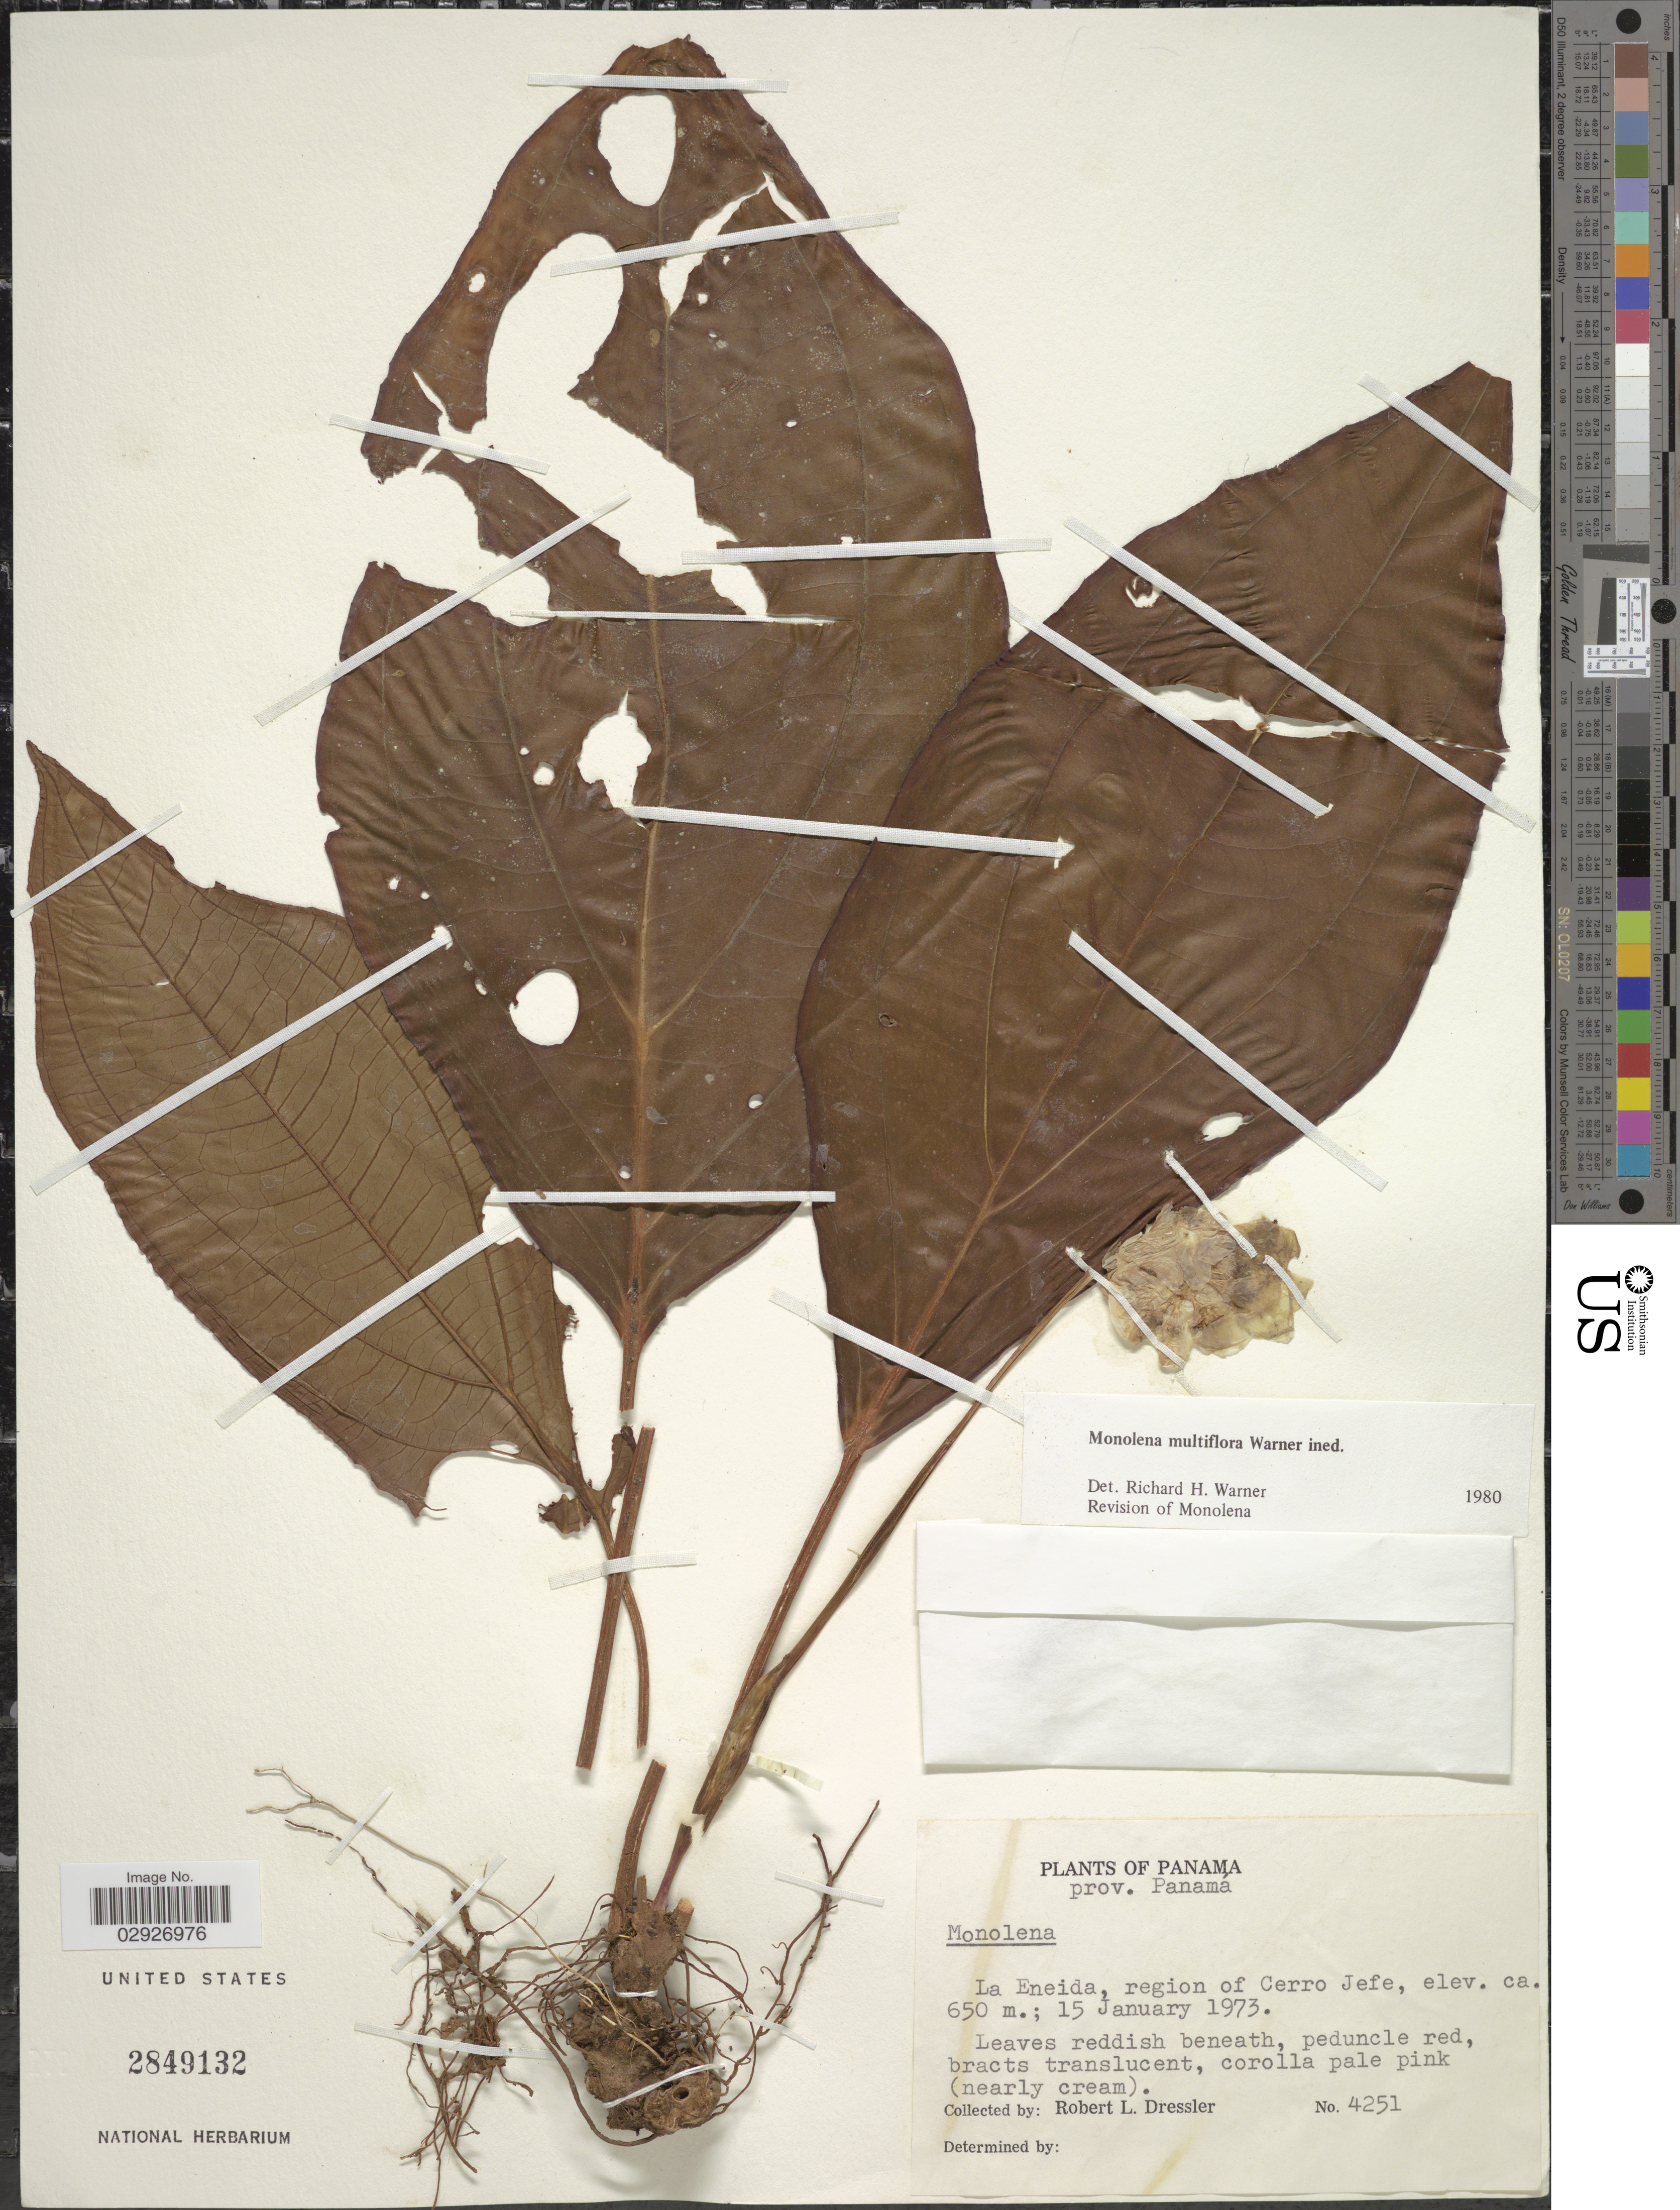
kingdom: Plantae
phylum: Tracheophyta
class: Magnoliopsida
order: Myrtales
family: Melastomataceae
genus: Monolena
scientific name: Monolena multiflora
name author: Warner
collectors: R. Dressler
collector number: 4251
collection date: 1973-01-15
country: Panama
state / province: Panamá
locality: Prov. Panamá. La Eneida, region of Cerro Jefe.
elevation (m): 650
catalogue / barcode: US 2849132